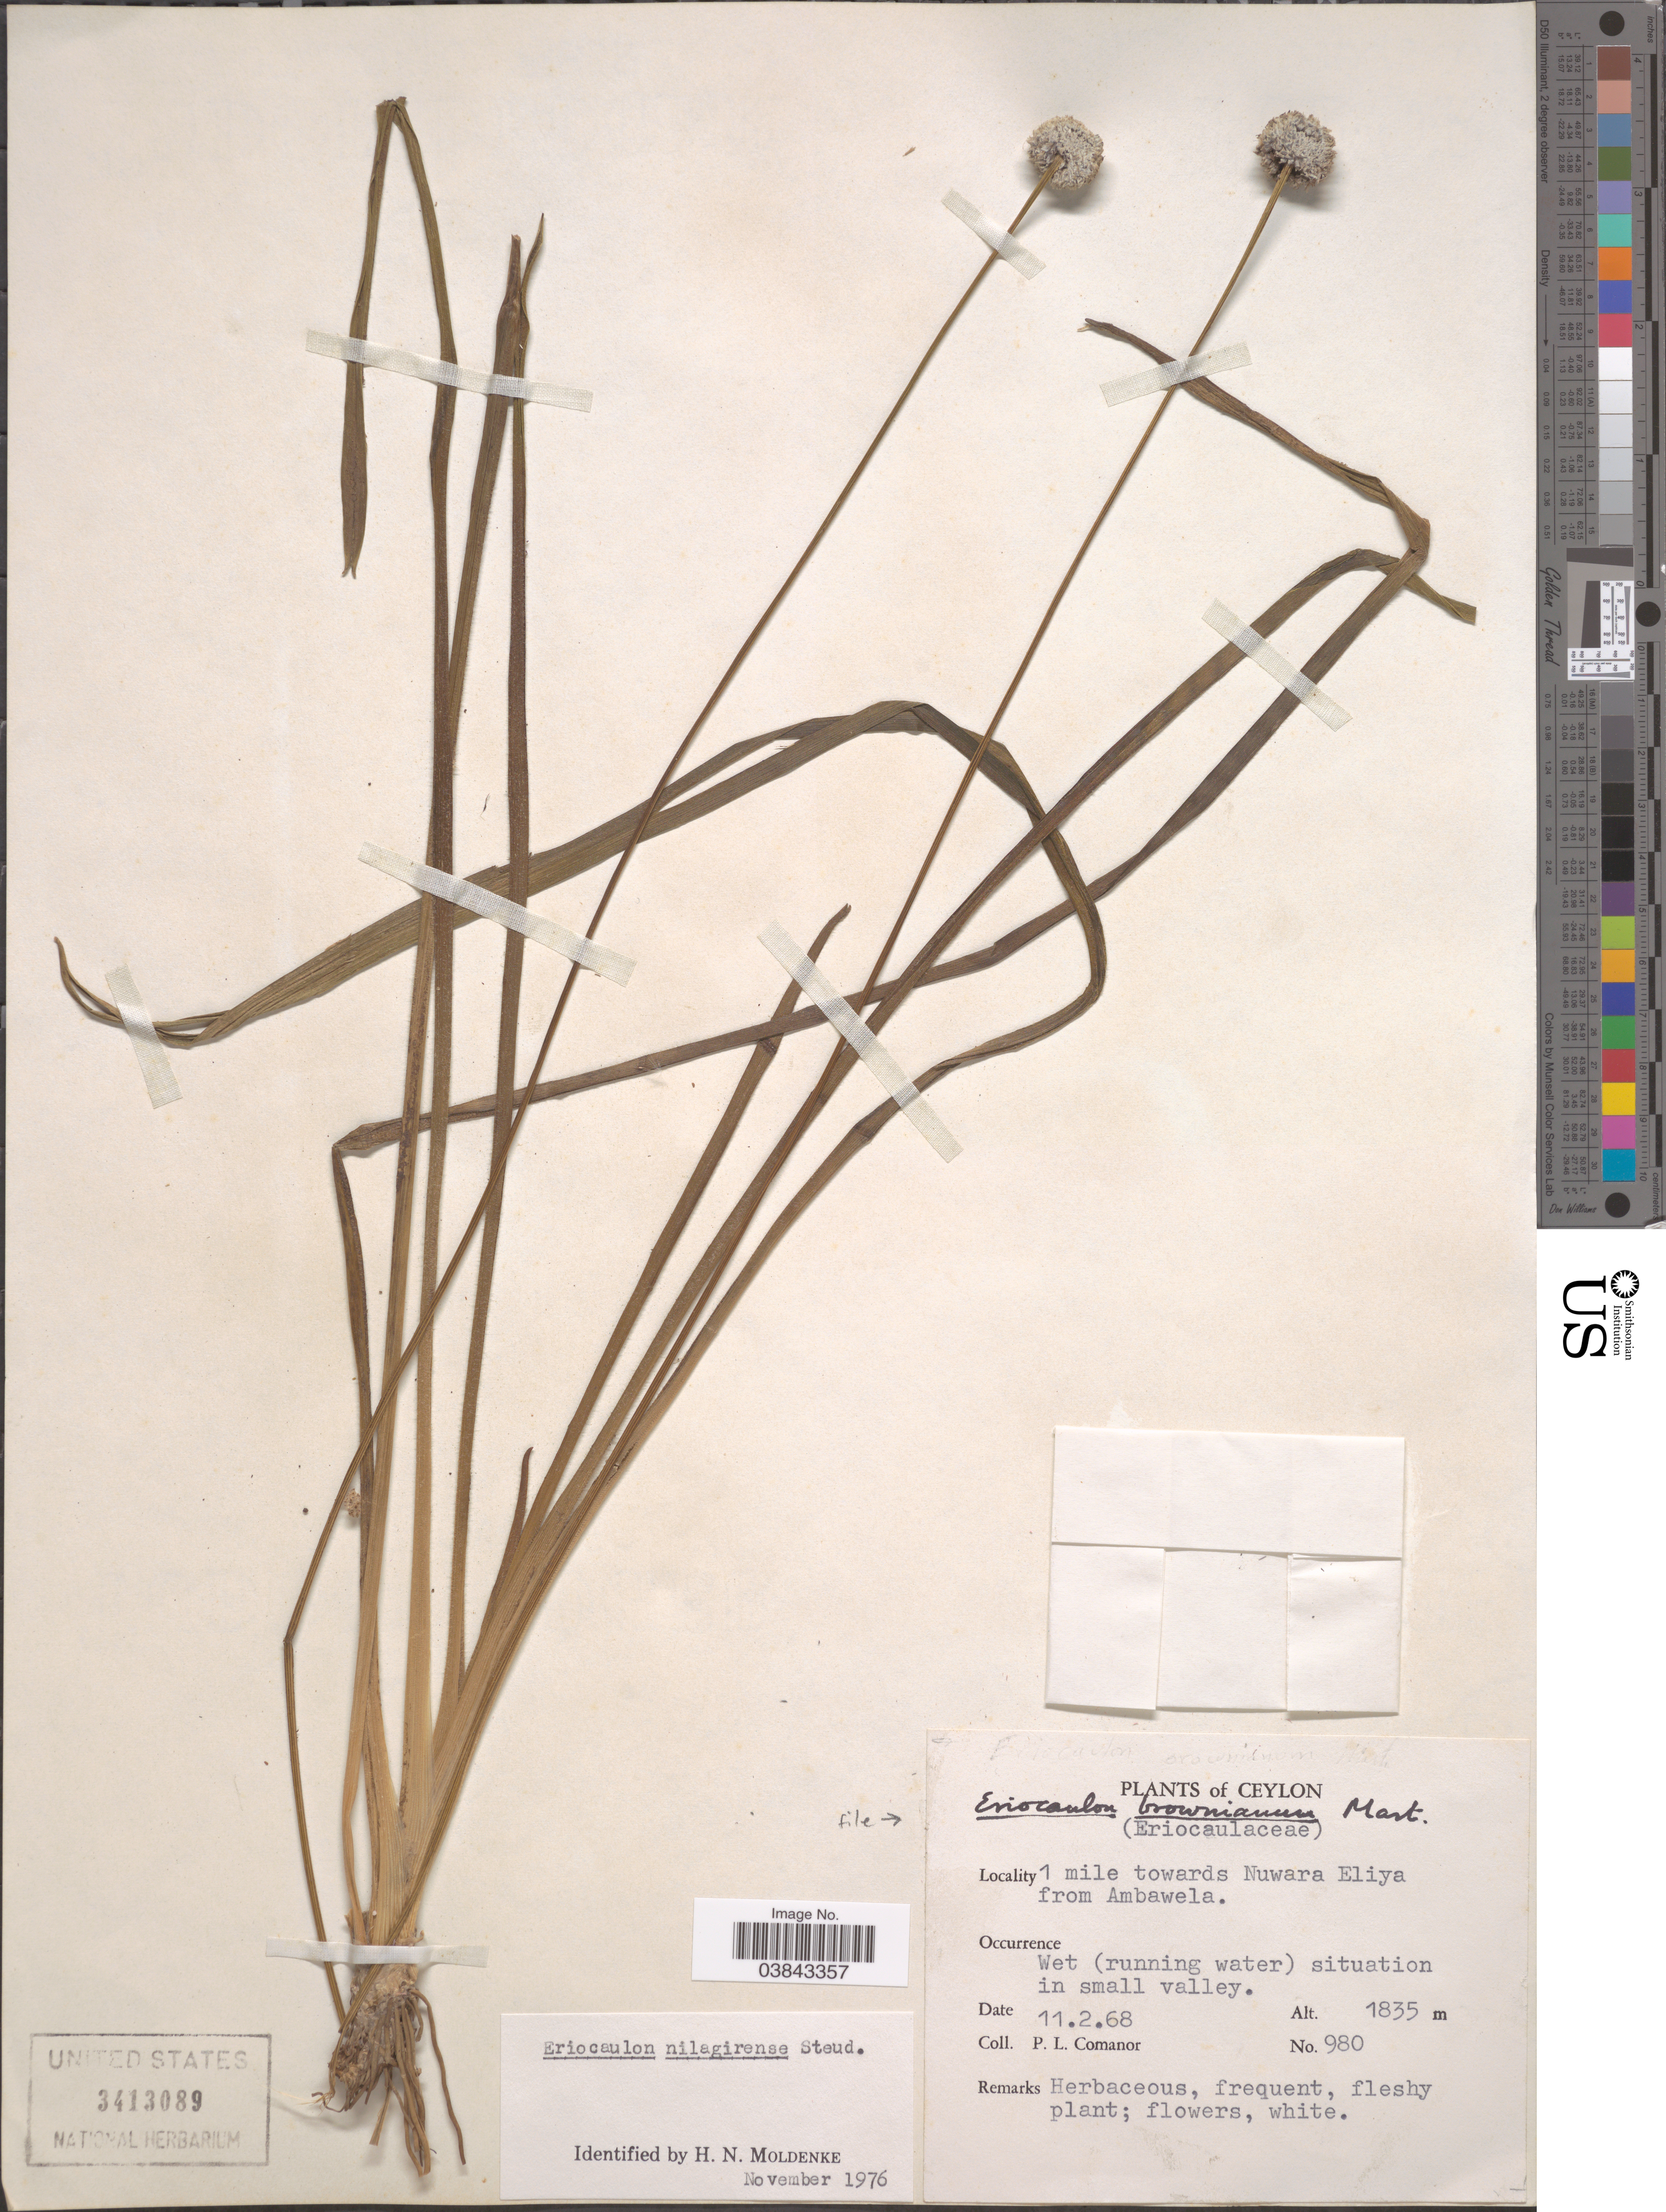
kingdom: Plantae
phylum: Tracheophyta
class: Liliopsida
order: Poales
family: Eriocaulaceae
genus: Eriocaulon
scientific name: Eriocaulon brownianum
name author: Mart.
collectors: P. Comanor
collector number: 980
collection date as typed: Transcribed d/m/y: 11/2/68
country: Sri Lanka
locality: Ceylon. 1 mile towards Nuwara Eliya from Ambawela.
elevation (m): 1835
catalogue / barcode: US 3413089